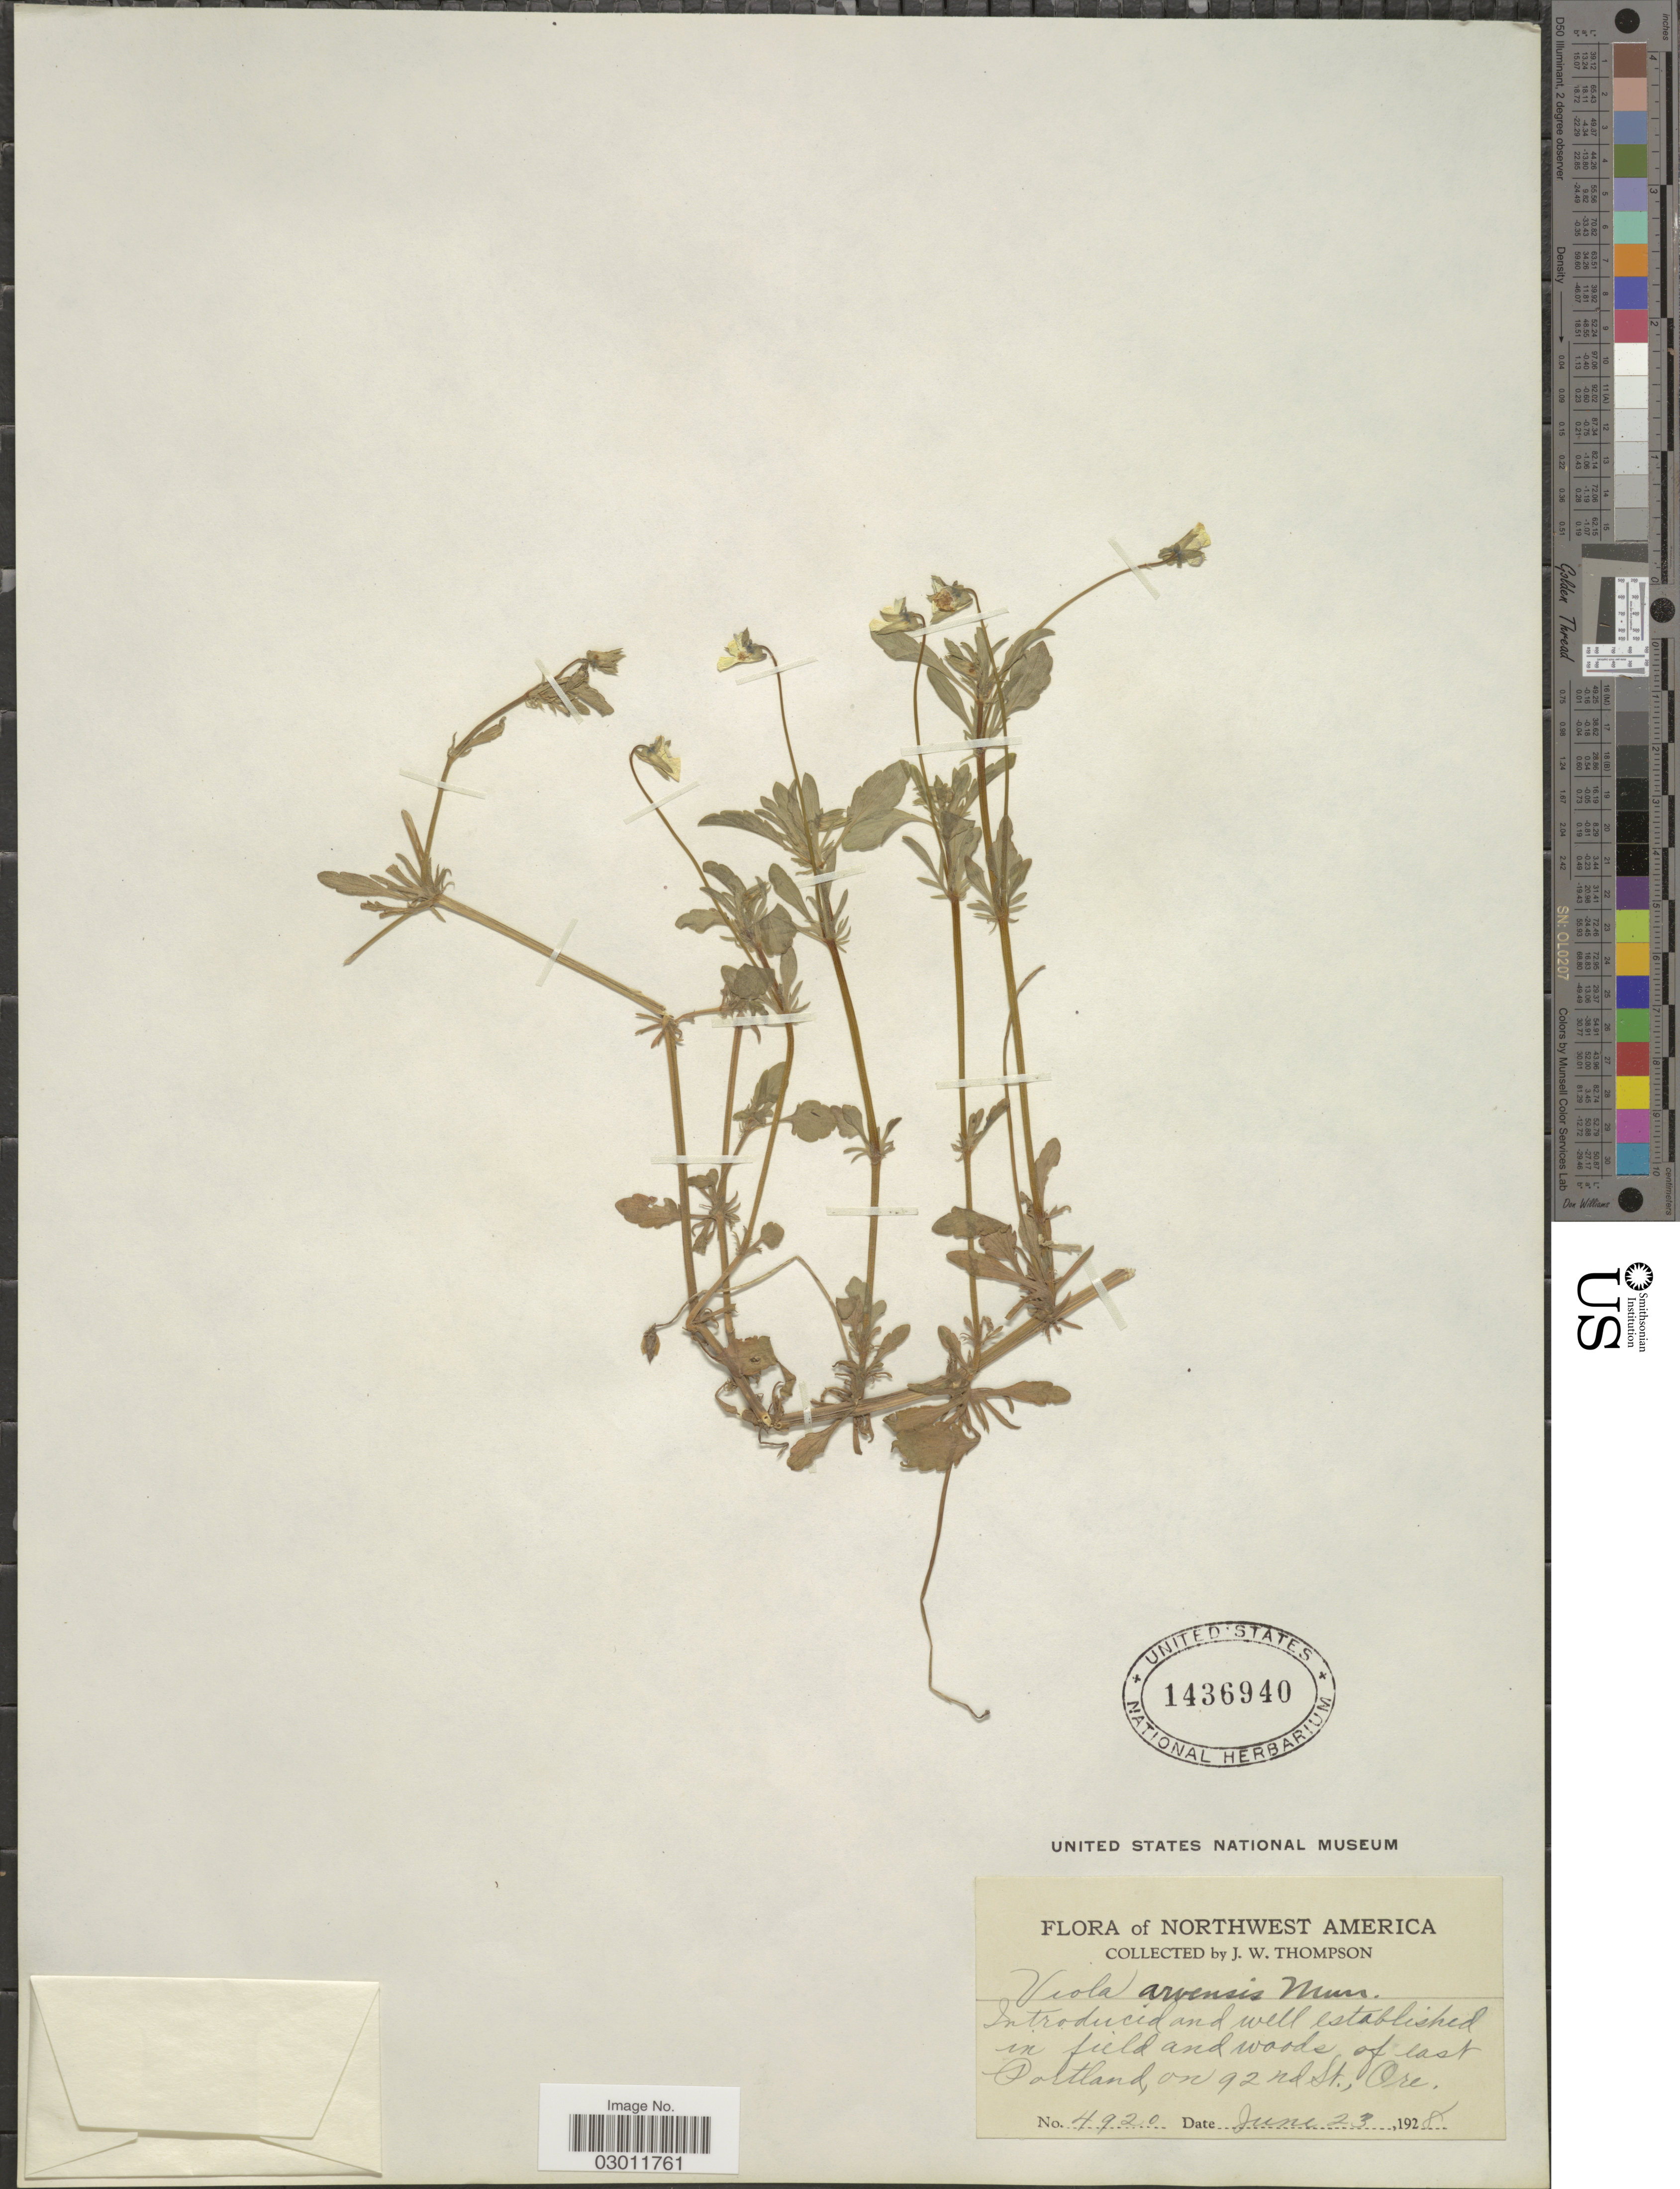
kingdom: Plantae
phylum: Tracheophyta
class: Magnoliopsida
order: Malpighiales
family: Violaceae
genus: Viola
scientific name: Viola arvensis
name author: Murray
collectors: J. Thompson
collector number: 4920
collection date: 1928-06-23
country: United States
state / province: Oregon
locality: Northwest America. East Portland, on 92nd St., Ore.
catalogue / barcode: US 1436940